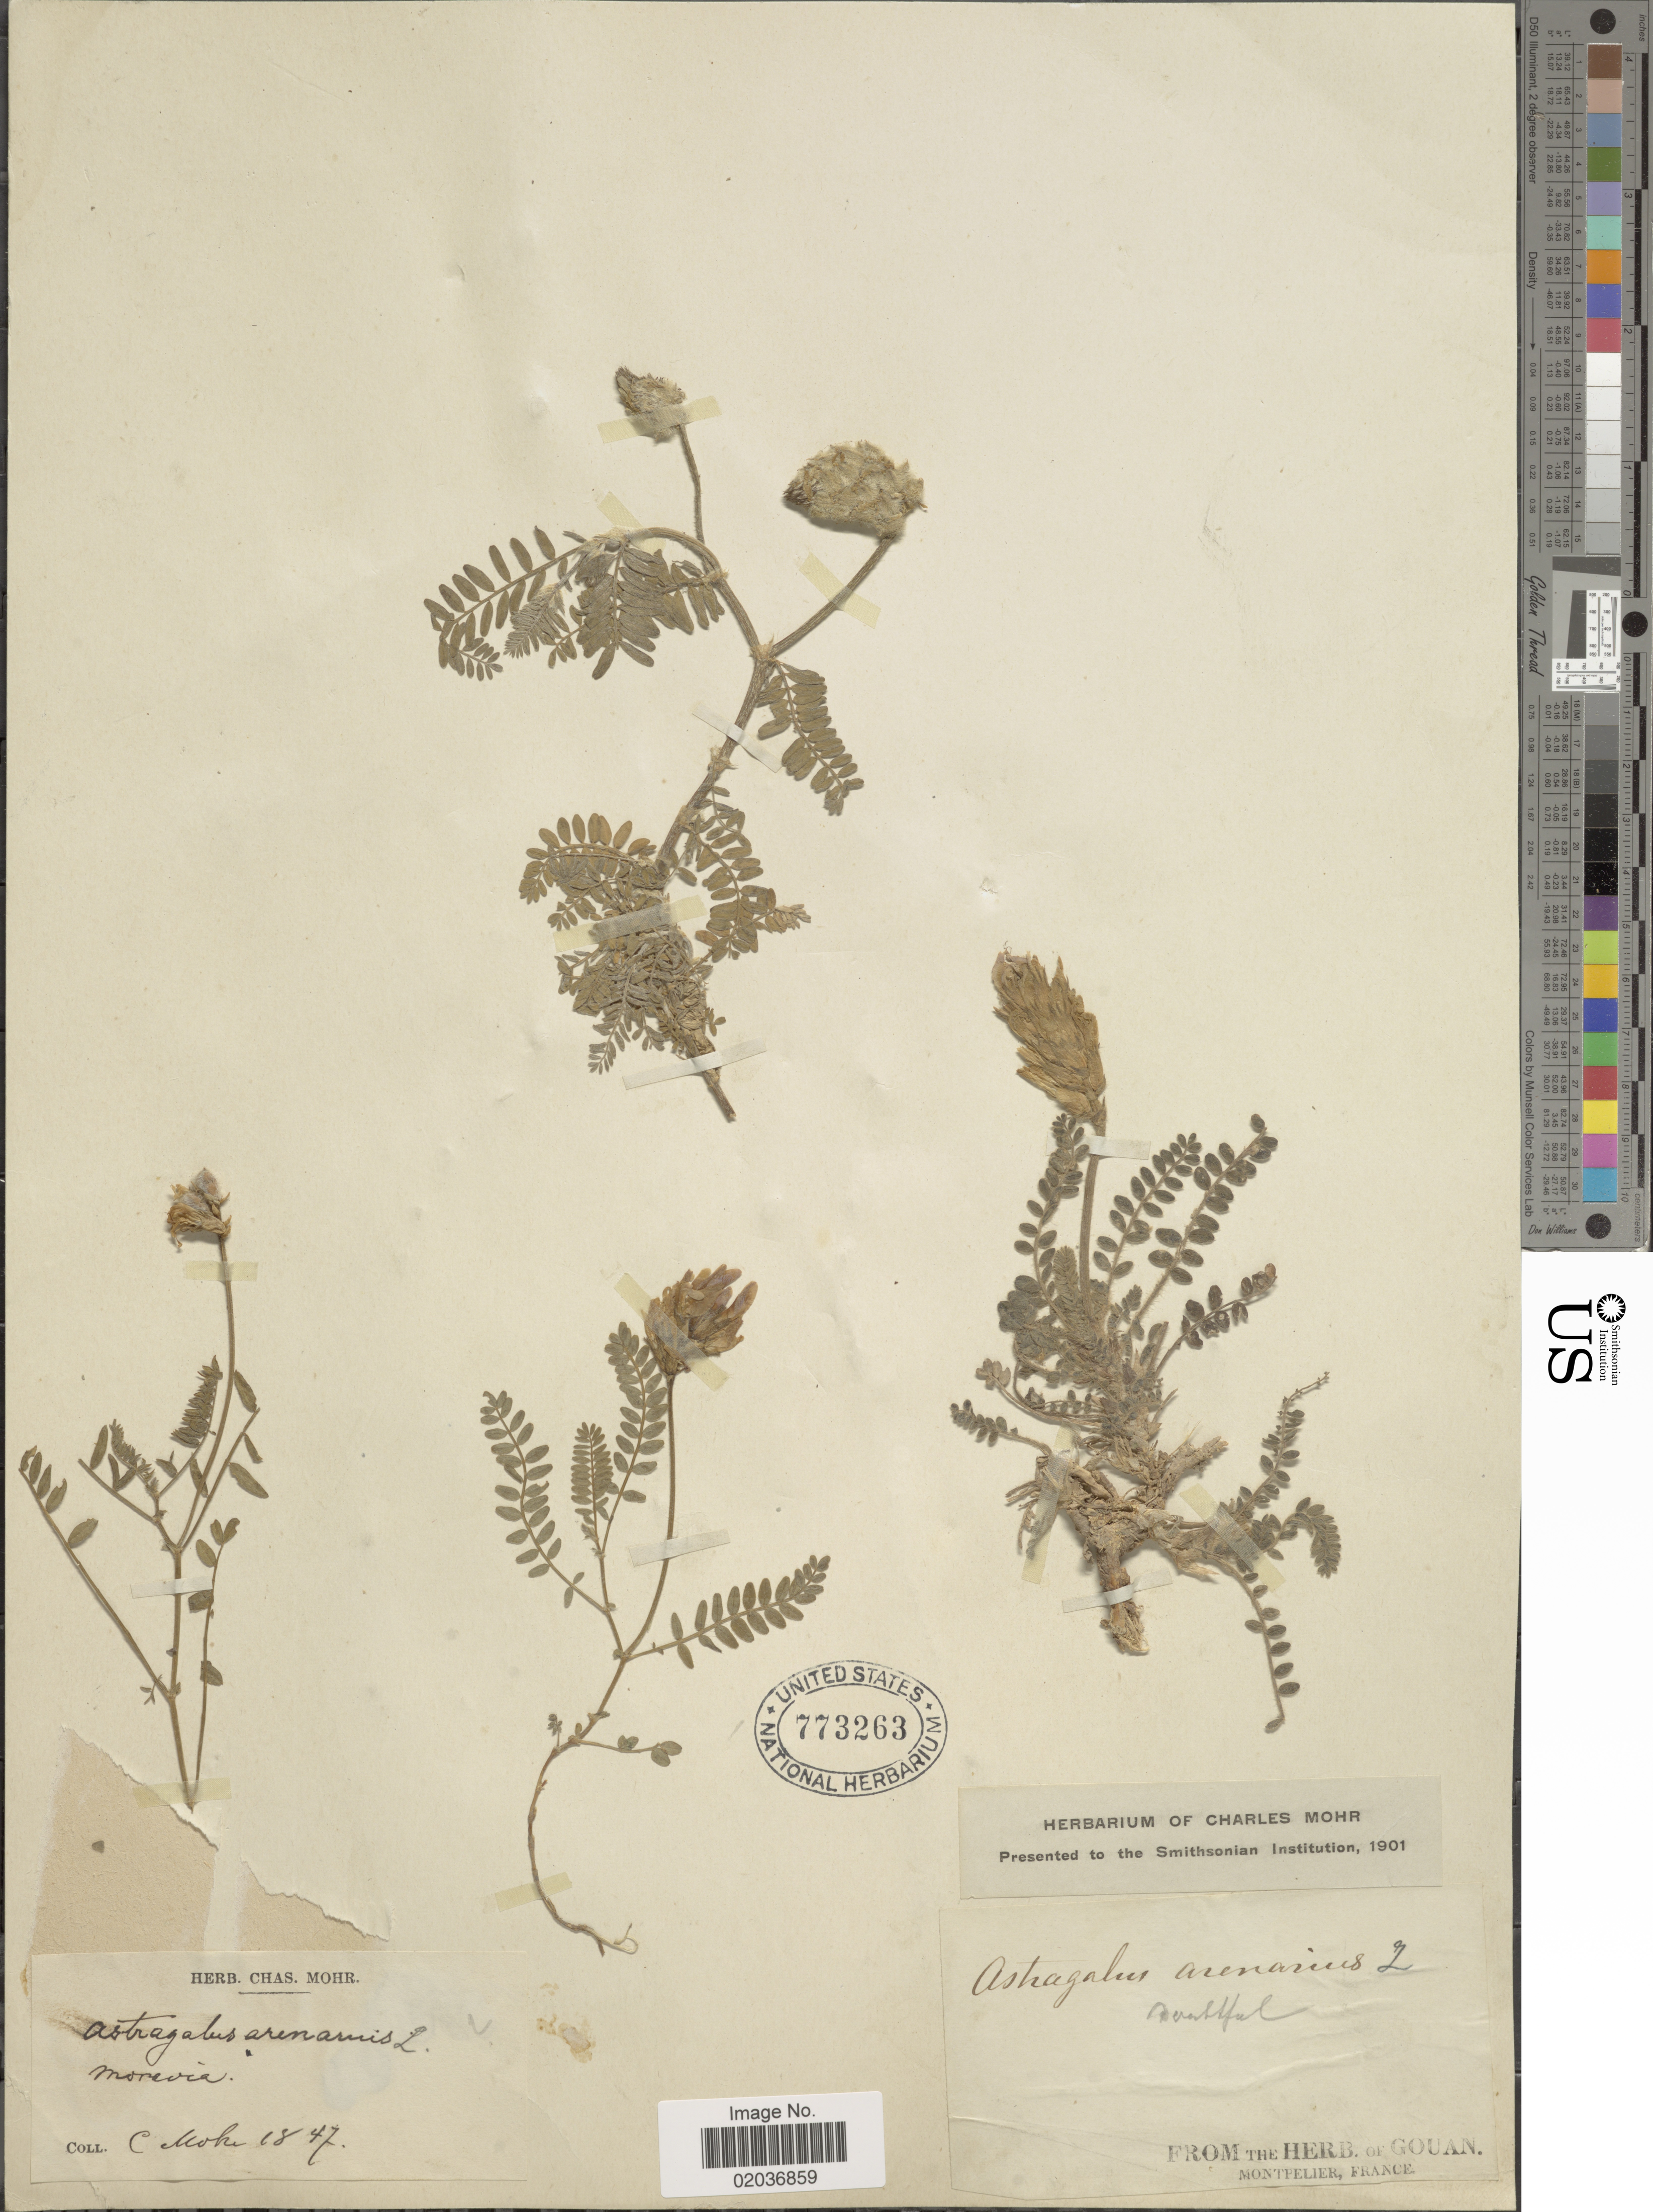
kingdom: Plantae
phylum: Tracheophyta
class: Magnoliopsida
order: Fabales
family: Fabaceae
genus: Astragalus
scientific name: Astragalus arenarius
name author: L.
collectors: C. T. Mohr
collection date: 1847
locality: Morevia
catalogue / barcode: US 773263